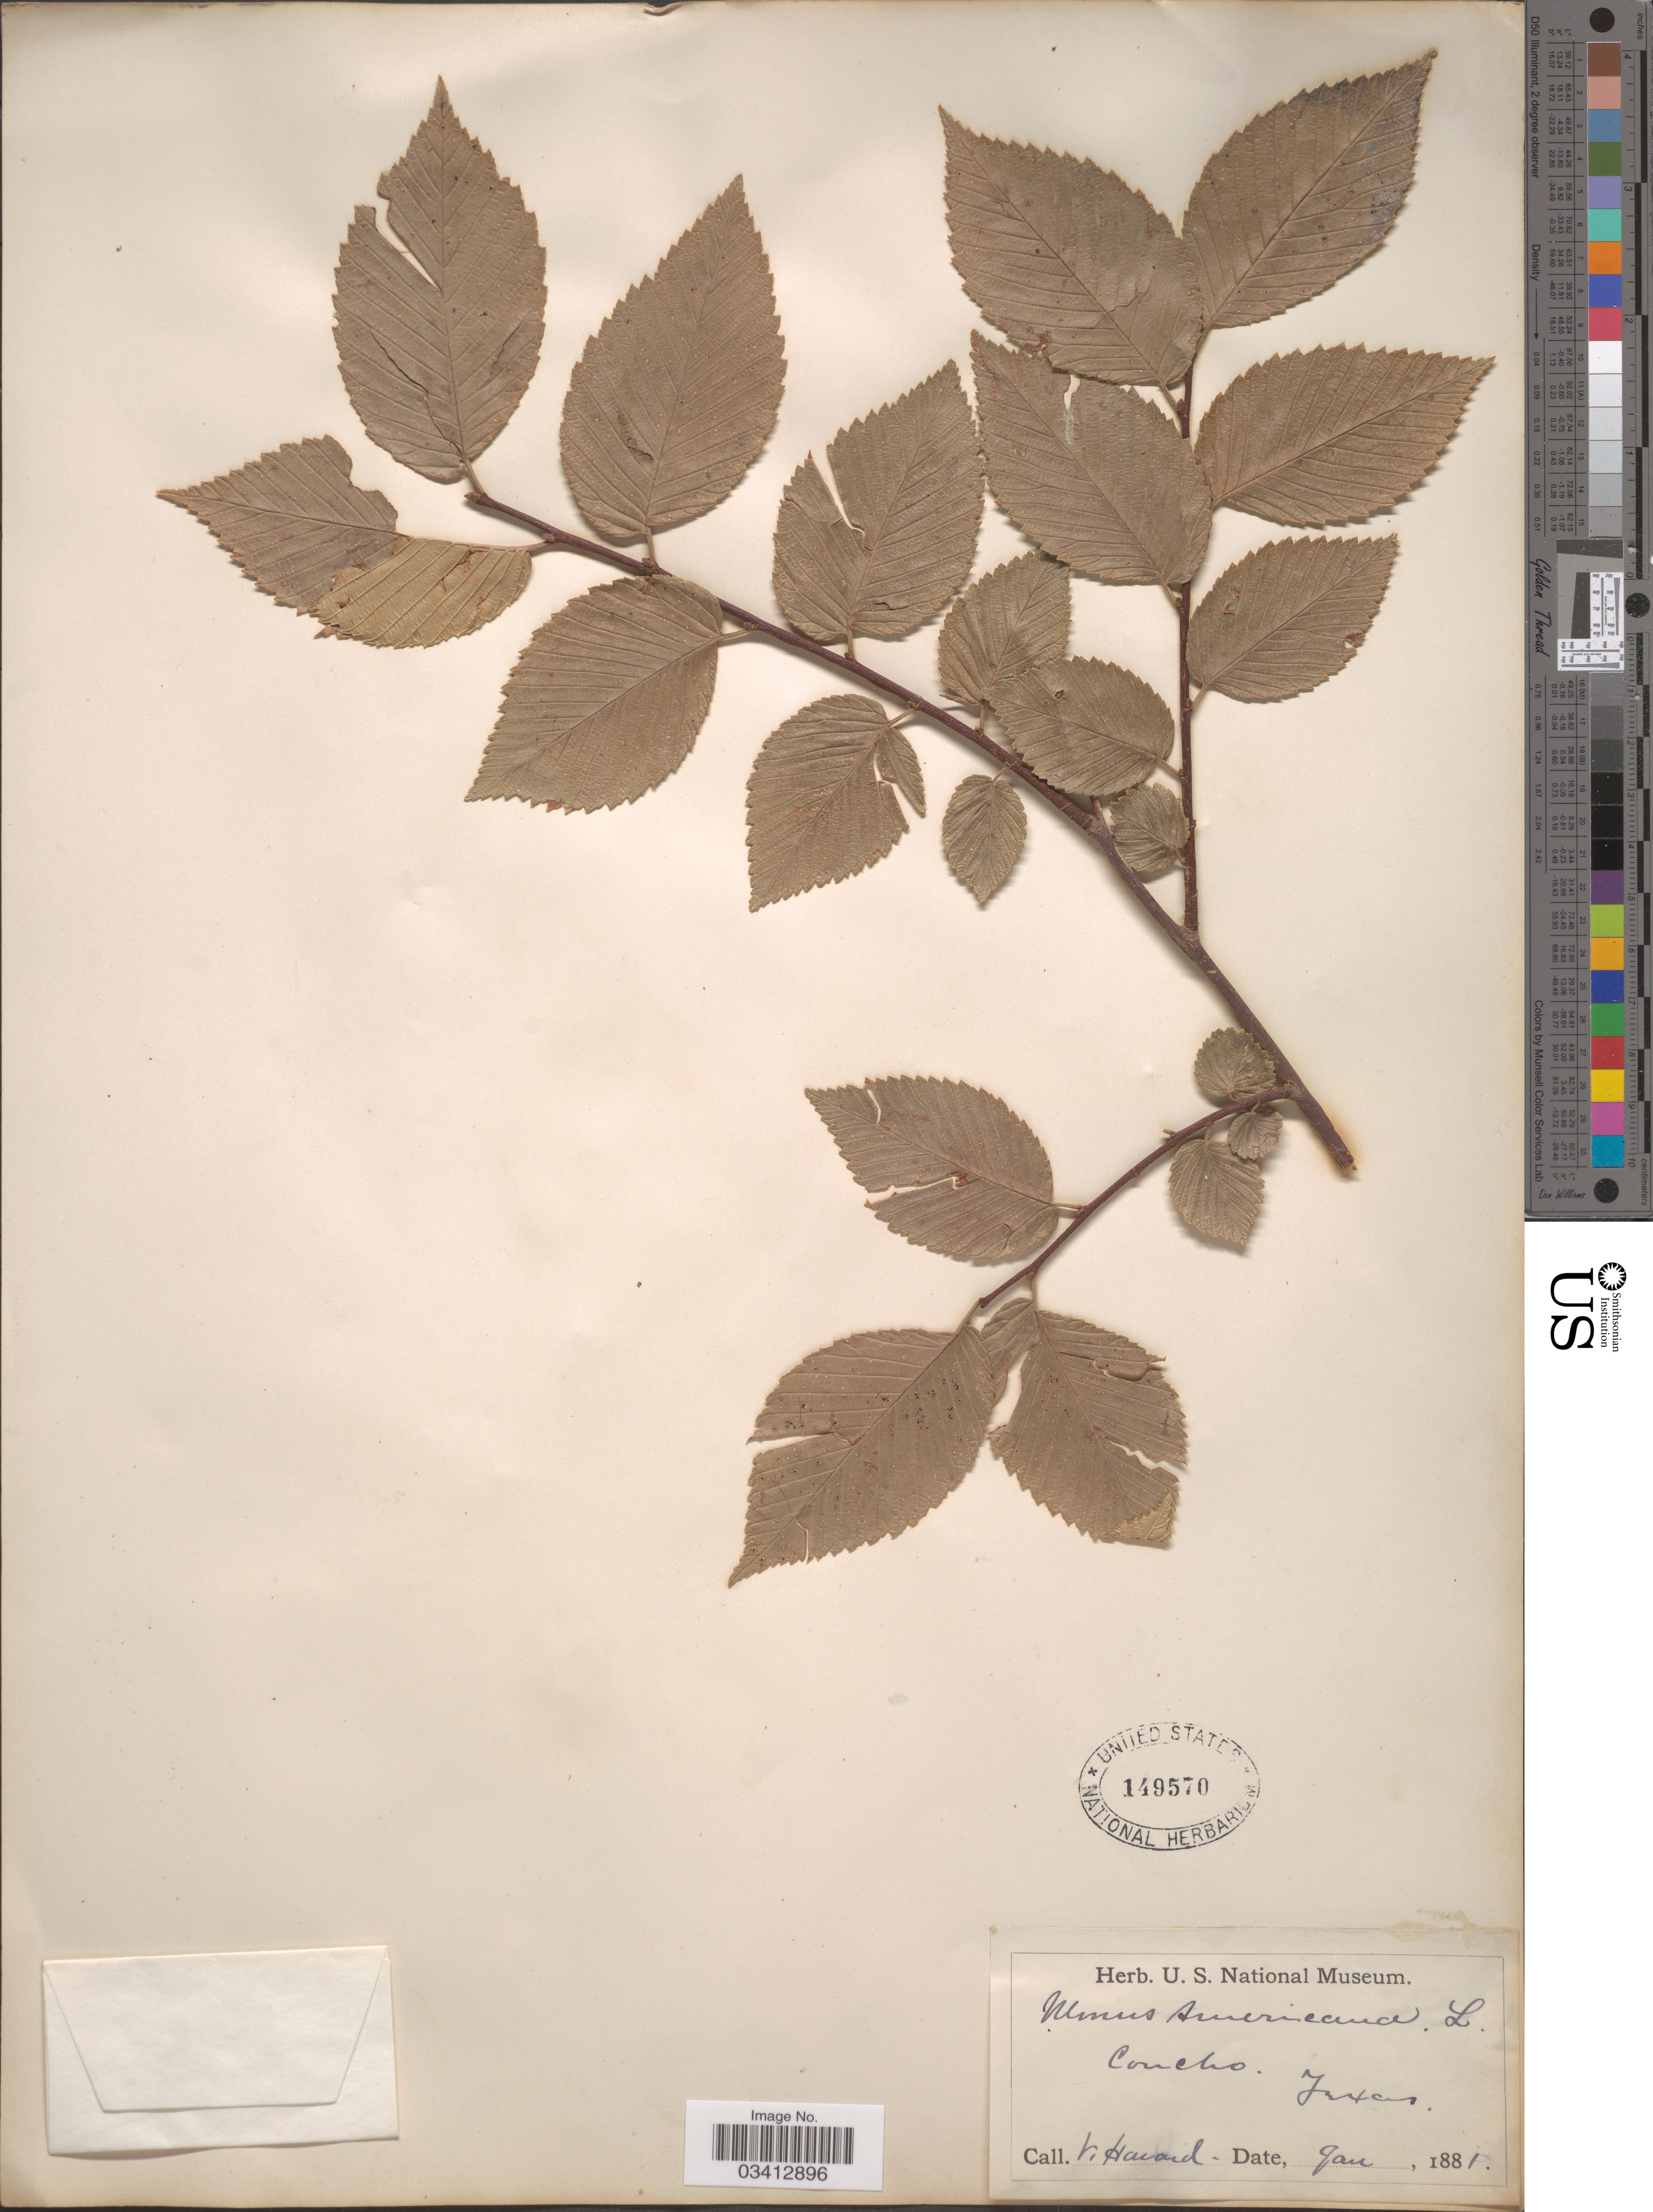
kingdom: Plantae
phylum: Tracheophyta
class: Magnoliopsida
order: Rosales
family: Ulmaceae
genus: Ulmus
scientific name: Ulmus americana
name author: L.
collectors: V. Havard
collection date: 1881-01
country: United States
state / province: Texas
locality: Coucho.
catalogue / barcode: US 149570